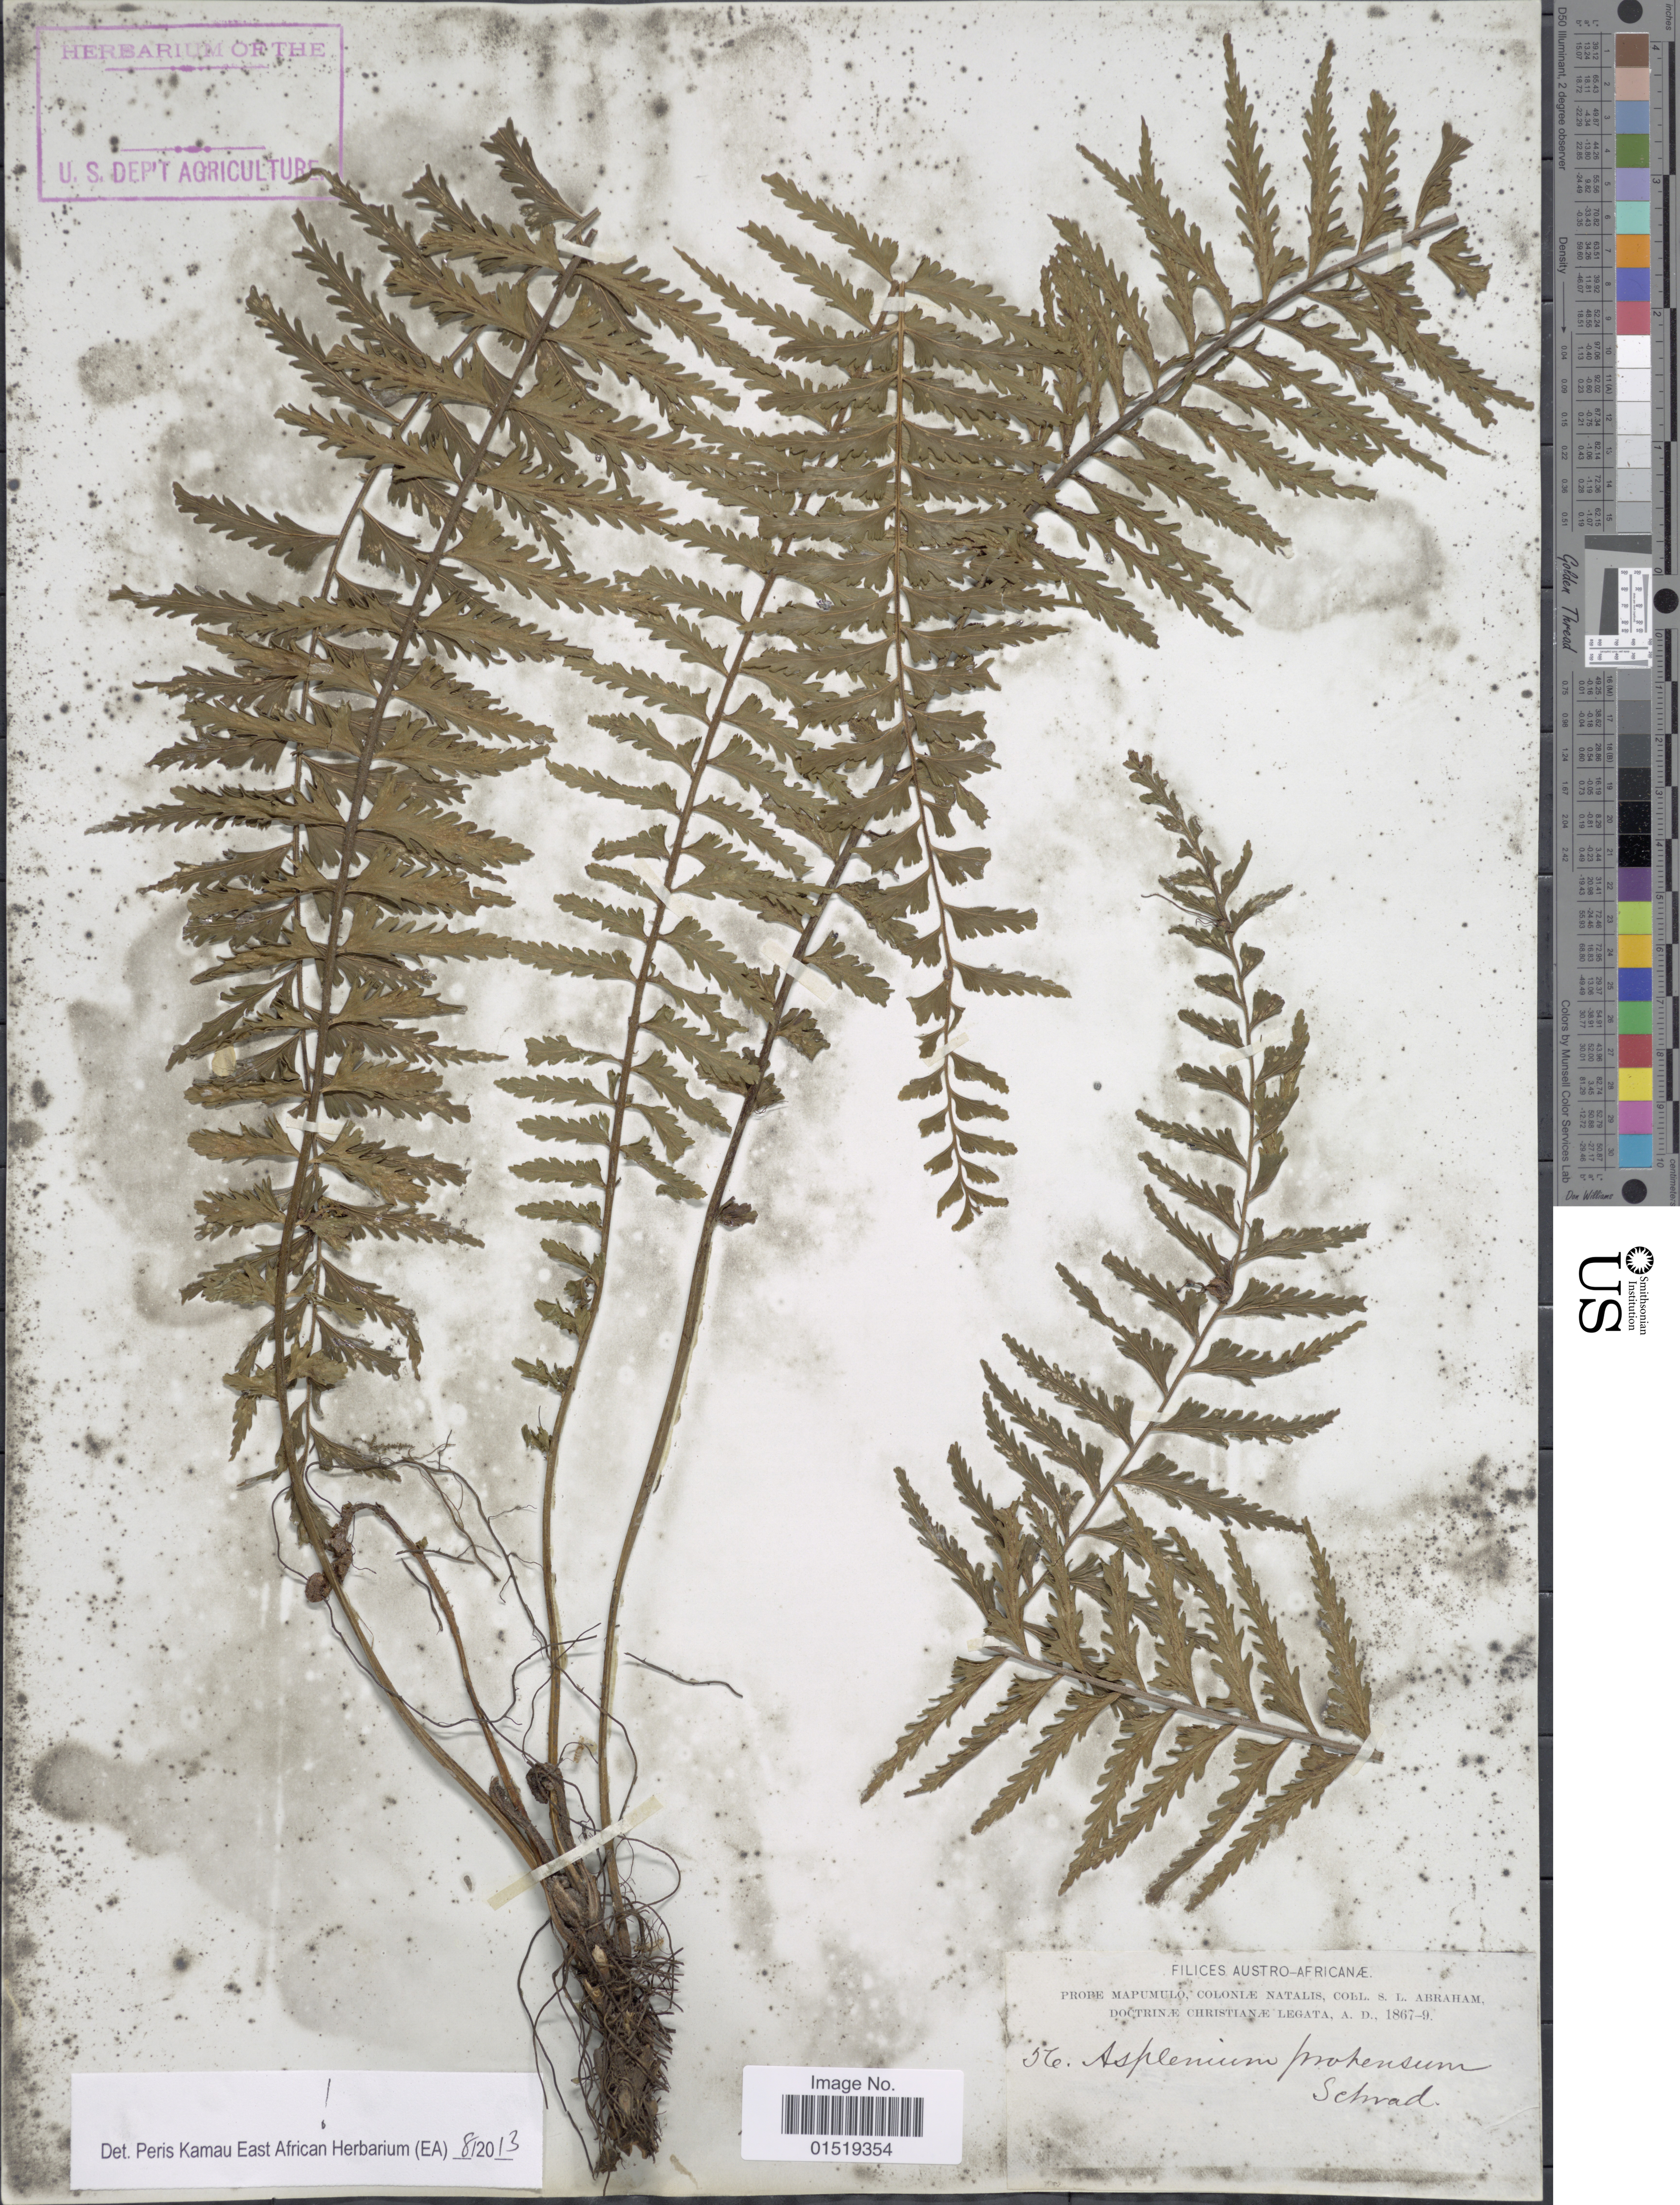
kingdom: Plantae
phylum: Tracheophyta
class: Polypodiopsida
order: Polypodiales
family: Aspleniaceae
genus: Asplenium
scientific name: Asplenium protensum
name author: Schrad.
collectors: S. Abraham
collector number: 56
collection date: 1867/1869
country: South Africa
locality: Filices Austro-Africanæ. Prope Mapumulo, Coloniæ Natalis.